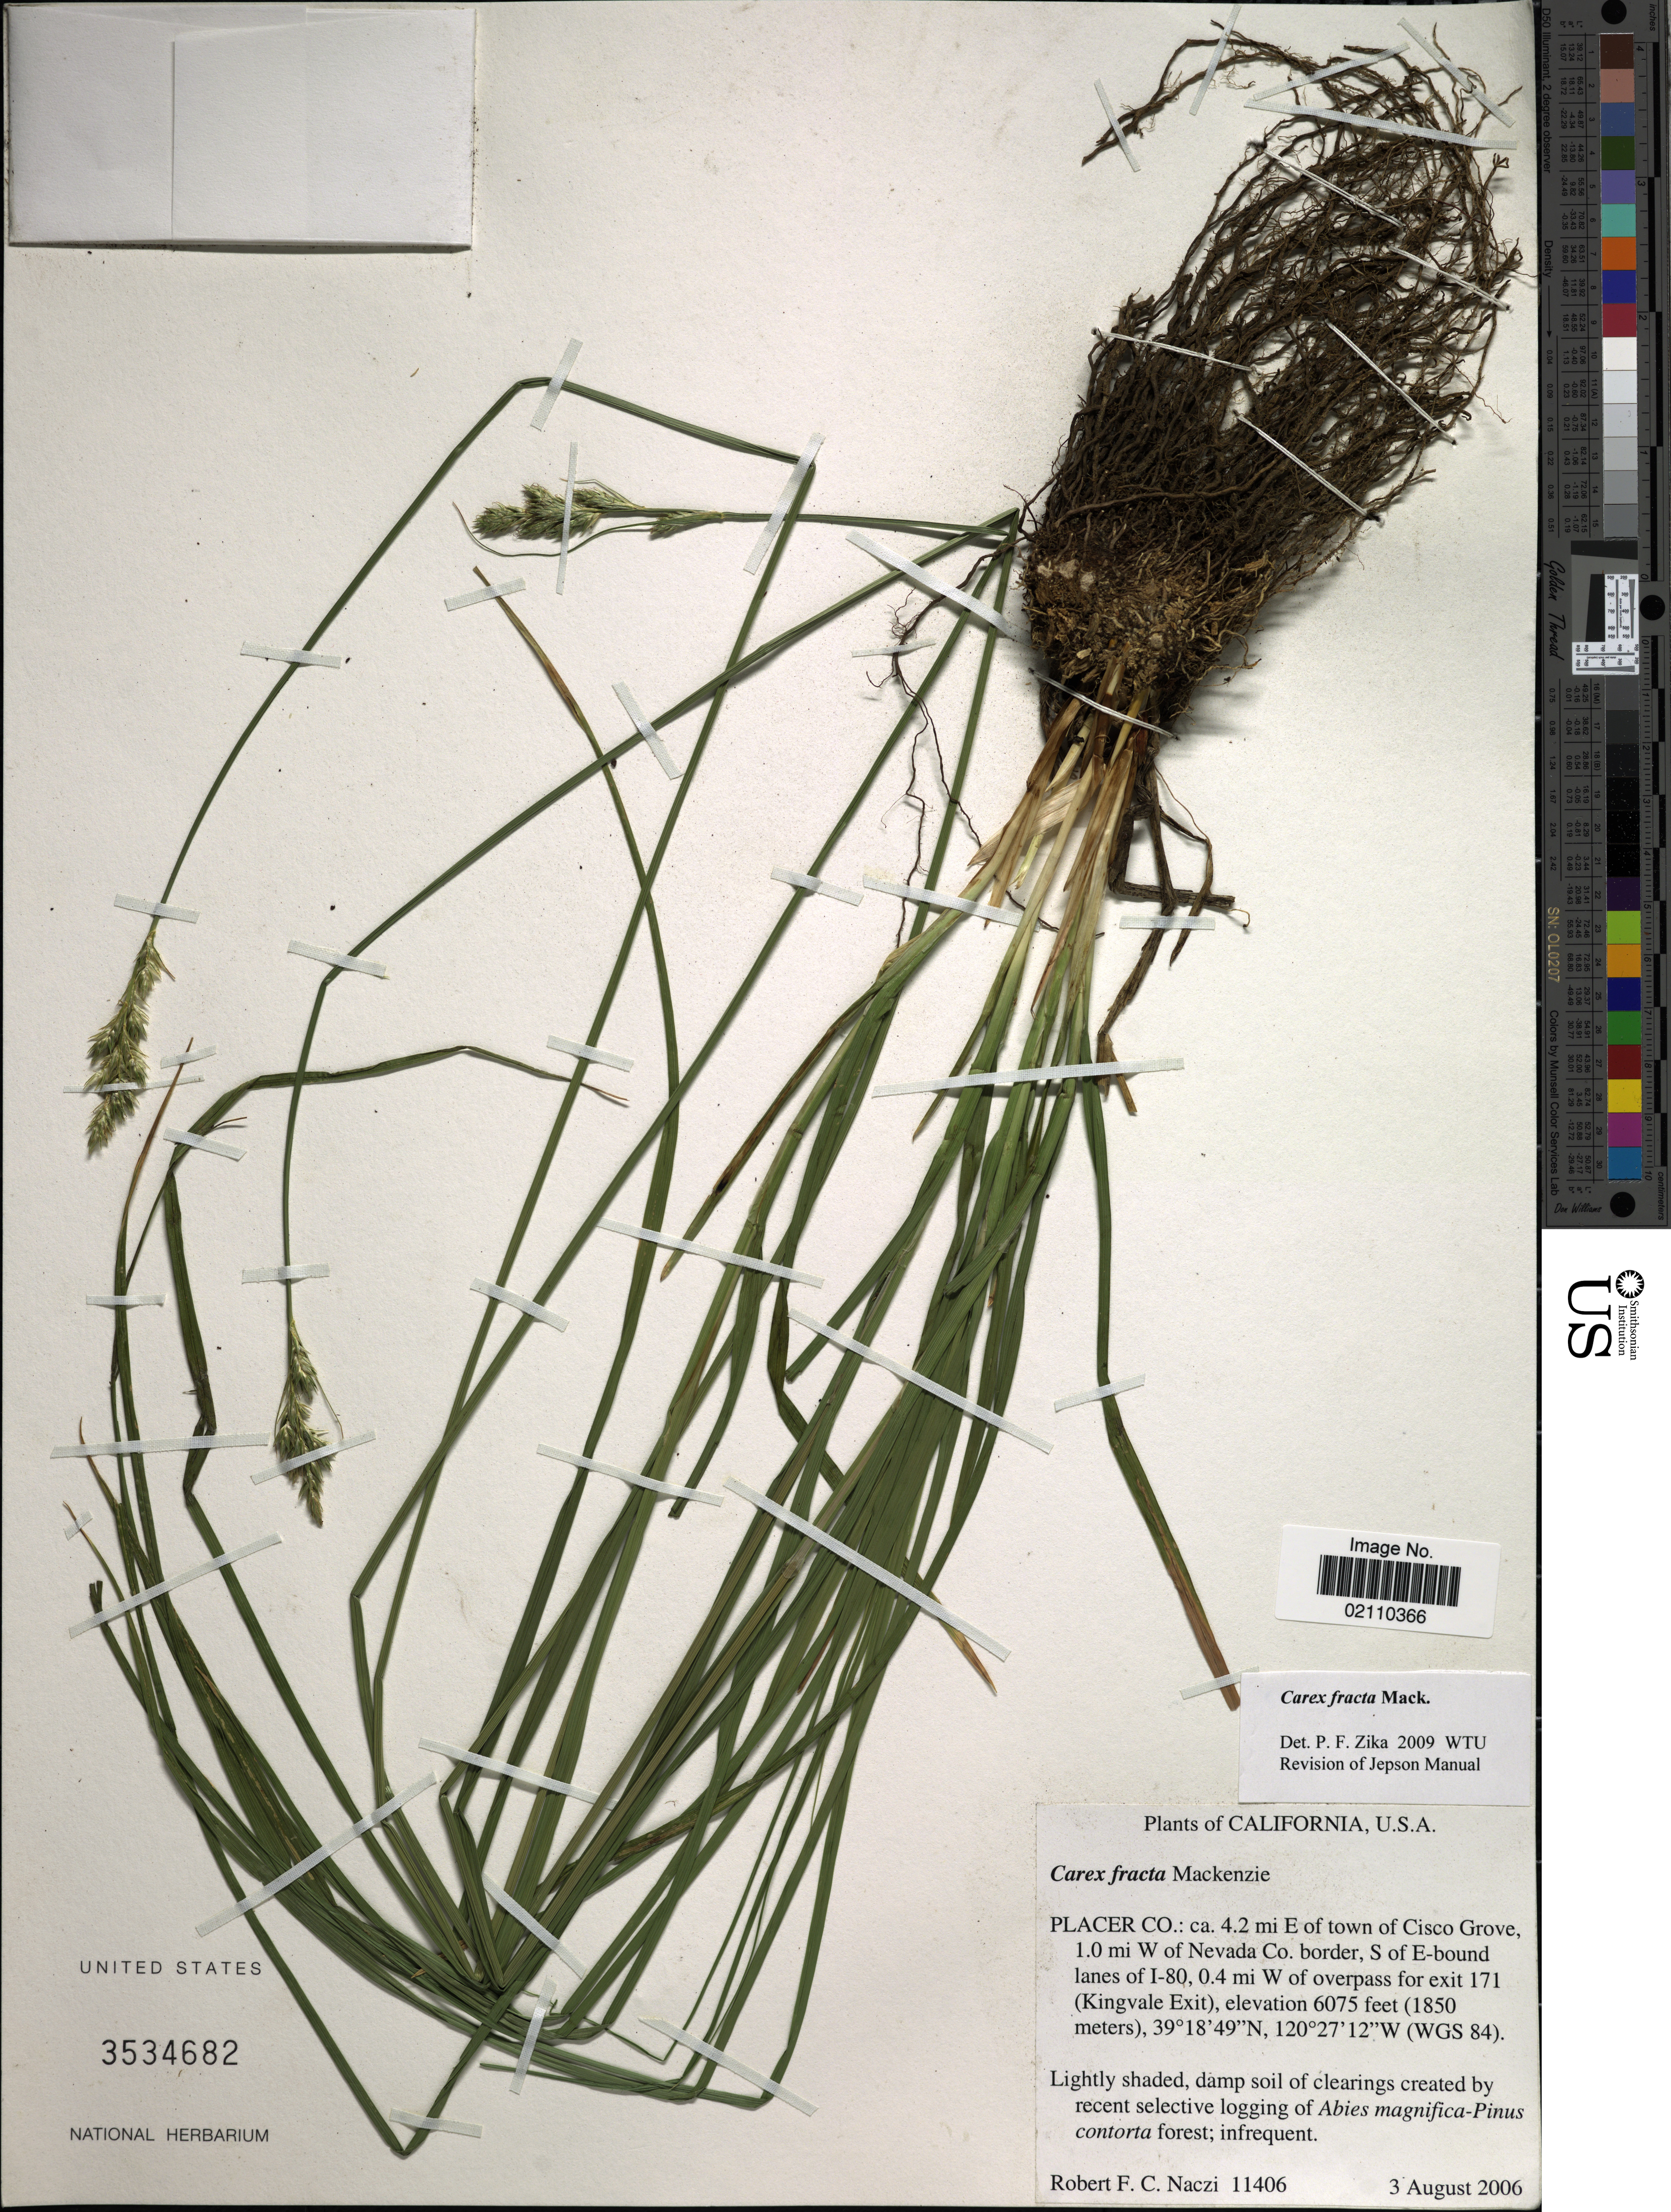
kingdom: Plantae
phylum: Tracheophyta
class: Liliopsida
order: Poales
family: Cyperaceae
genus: Carex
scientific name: Carex fracta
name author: Mack.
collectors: R. F. C. Naczi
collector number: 11406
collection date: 2006-08-03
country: United States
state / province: California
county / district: Placer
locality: Placer Co.: ca. 4.2 mi E of town of Cisco grove, 1.0 mi W of Nevada Co. border, S of E-bound lanes of I-80, 0.4 mi W of overpass for exit 171 (Kingvale Exit), (WGS 84)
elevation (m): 1852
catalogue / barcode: US 3534682